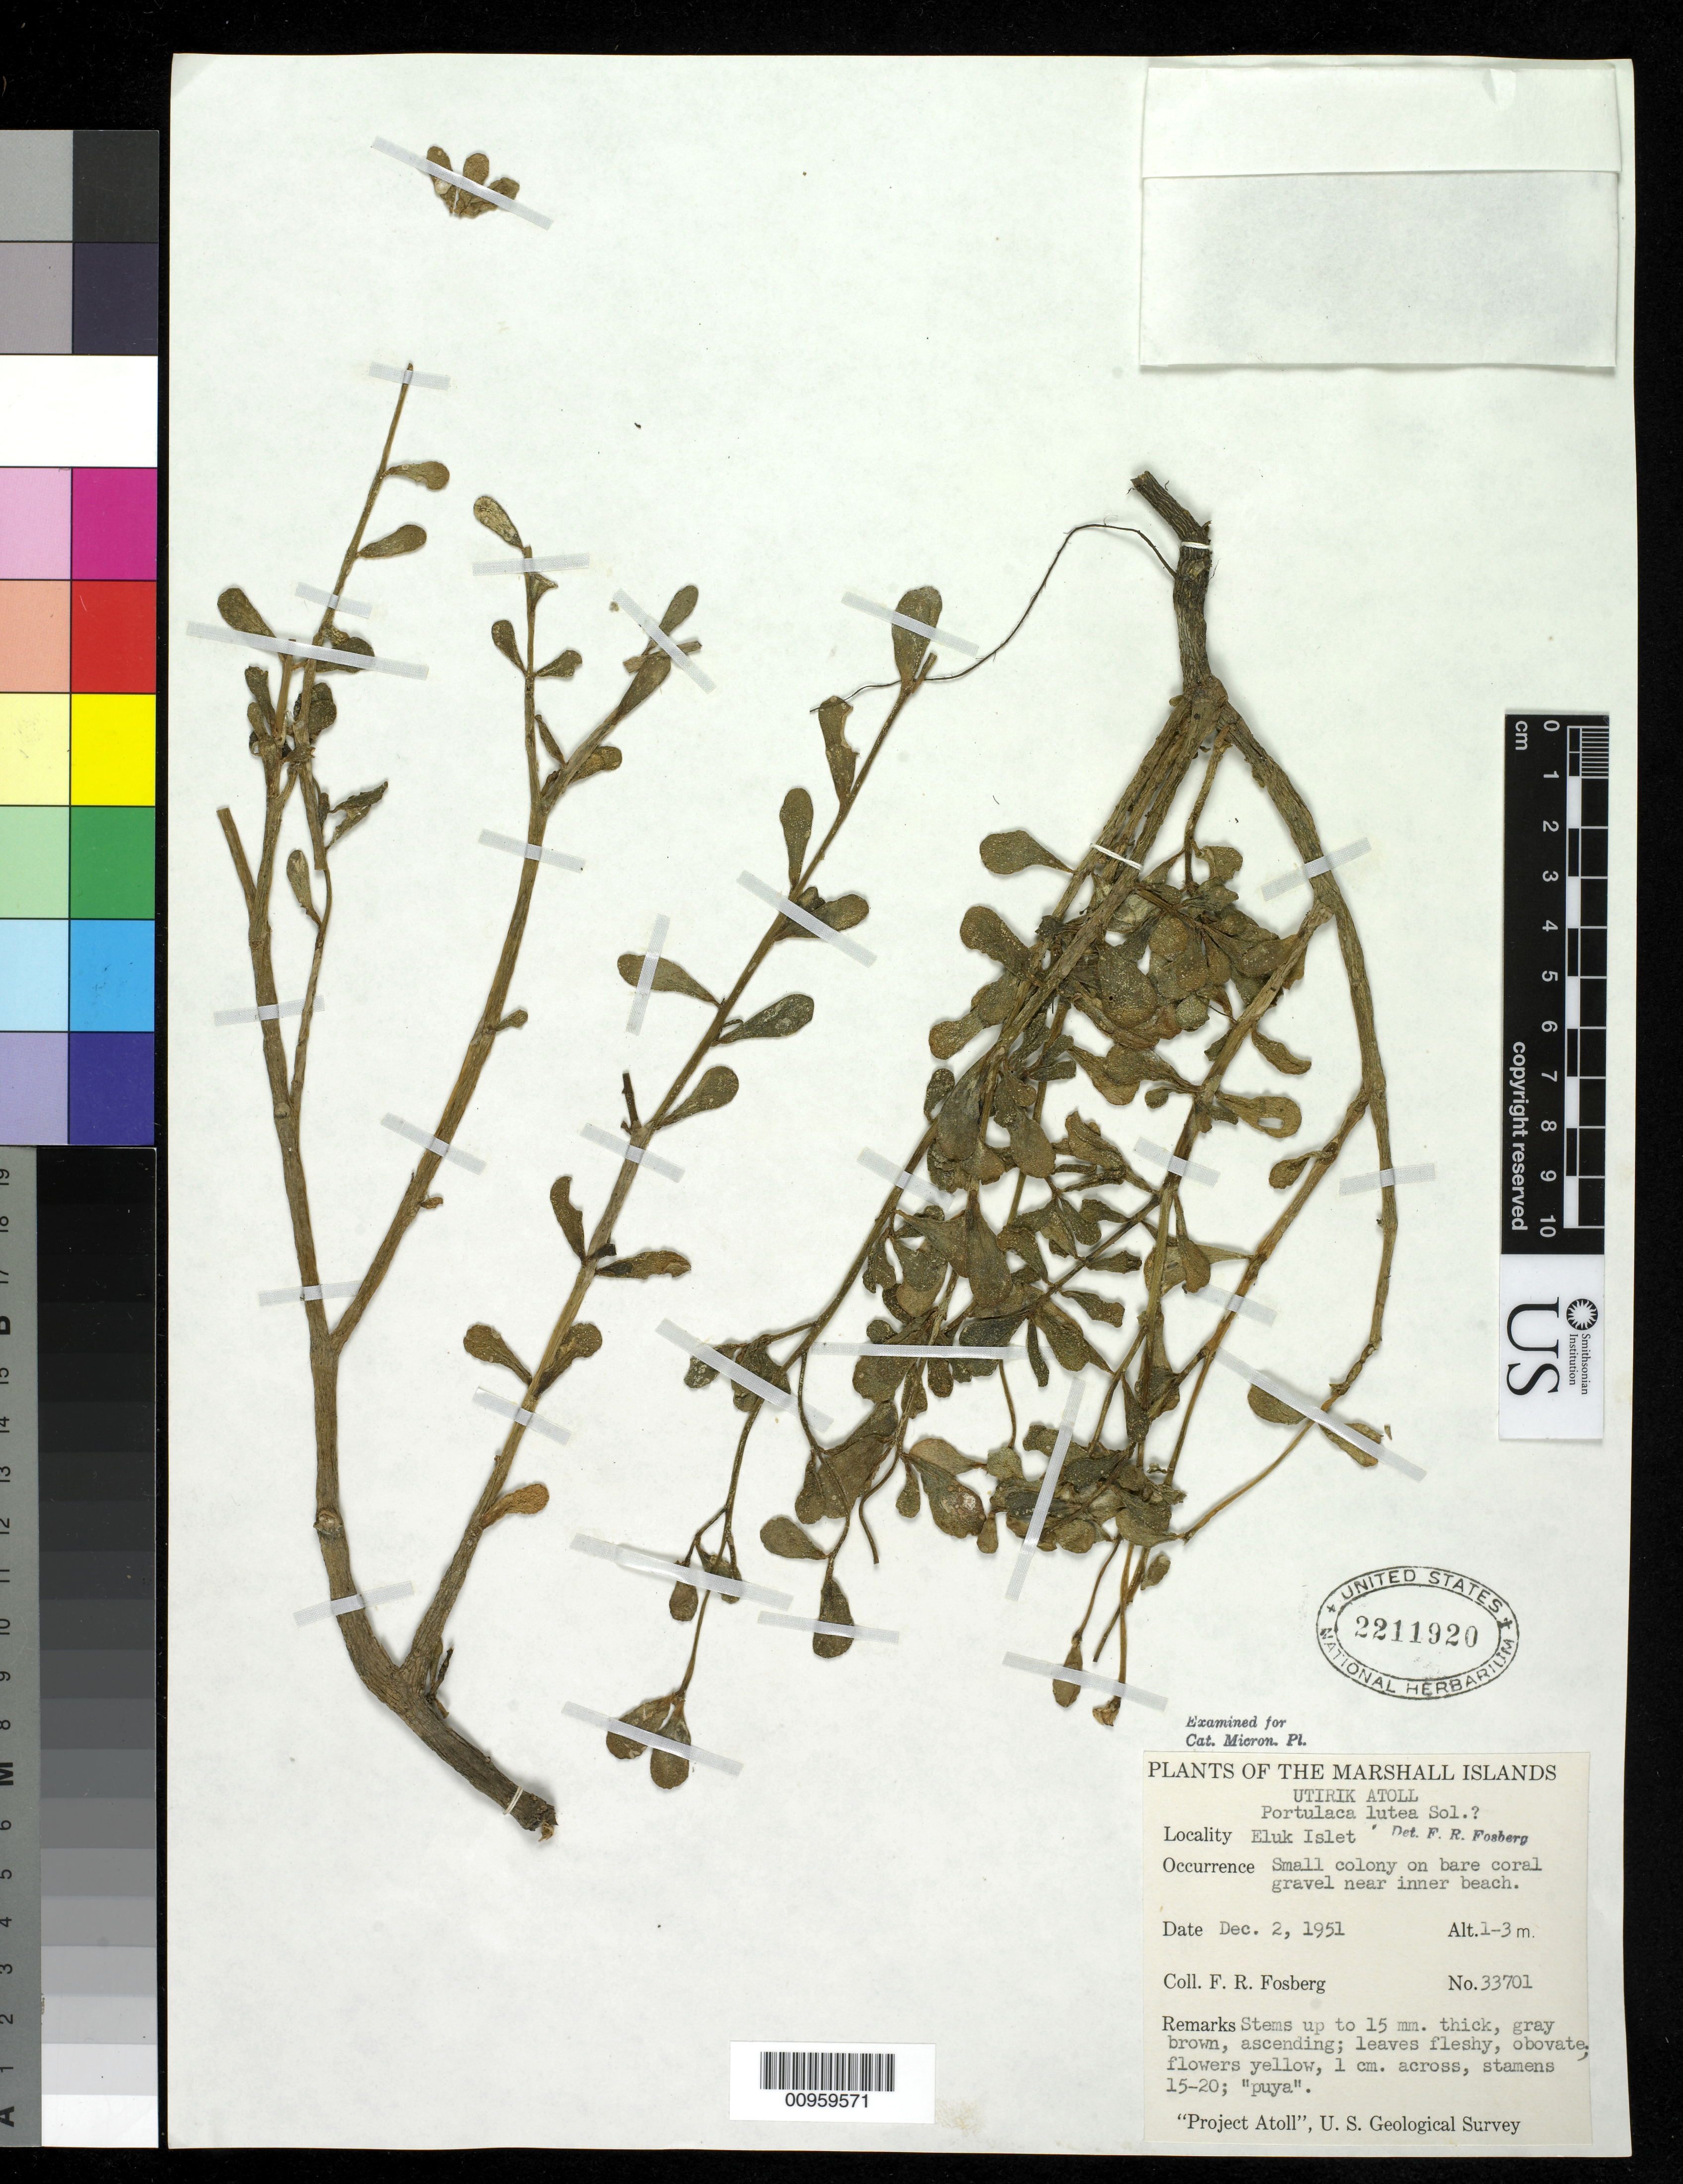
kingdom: Plantae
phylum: Tracheophyta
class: Magnoliopsida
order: Caryophyllales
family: Portulacaceae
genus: Portulaca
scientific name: Portulaca lutea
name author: Sol. ex G. Forst.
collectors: F. R. Fosberg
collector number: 33701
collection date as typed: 02 Dec 1951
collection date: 1951-12-02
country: Marshall Islands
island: Utrik [Utirik] Atoll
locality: Utirik Islet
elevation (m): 1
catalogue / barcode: US 2211920